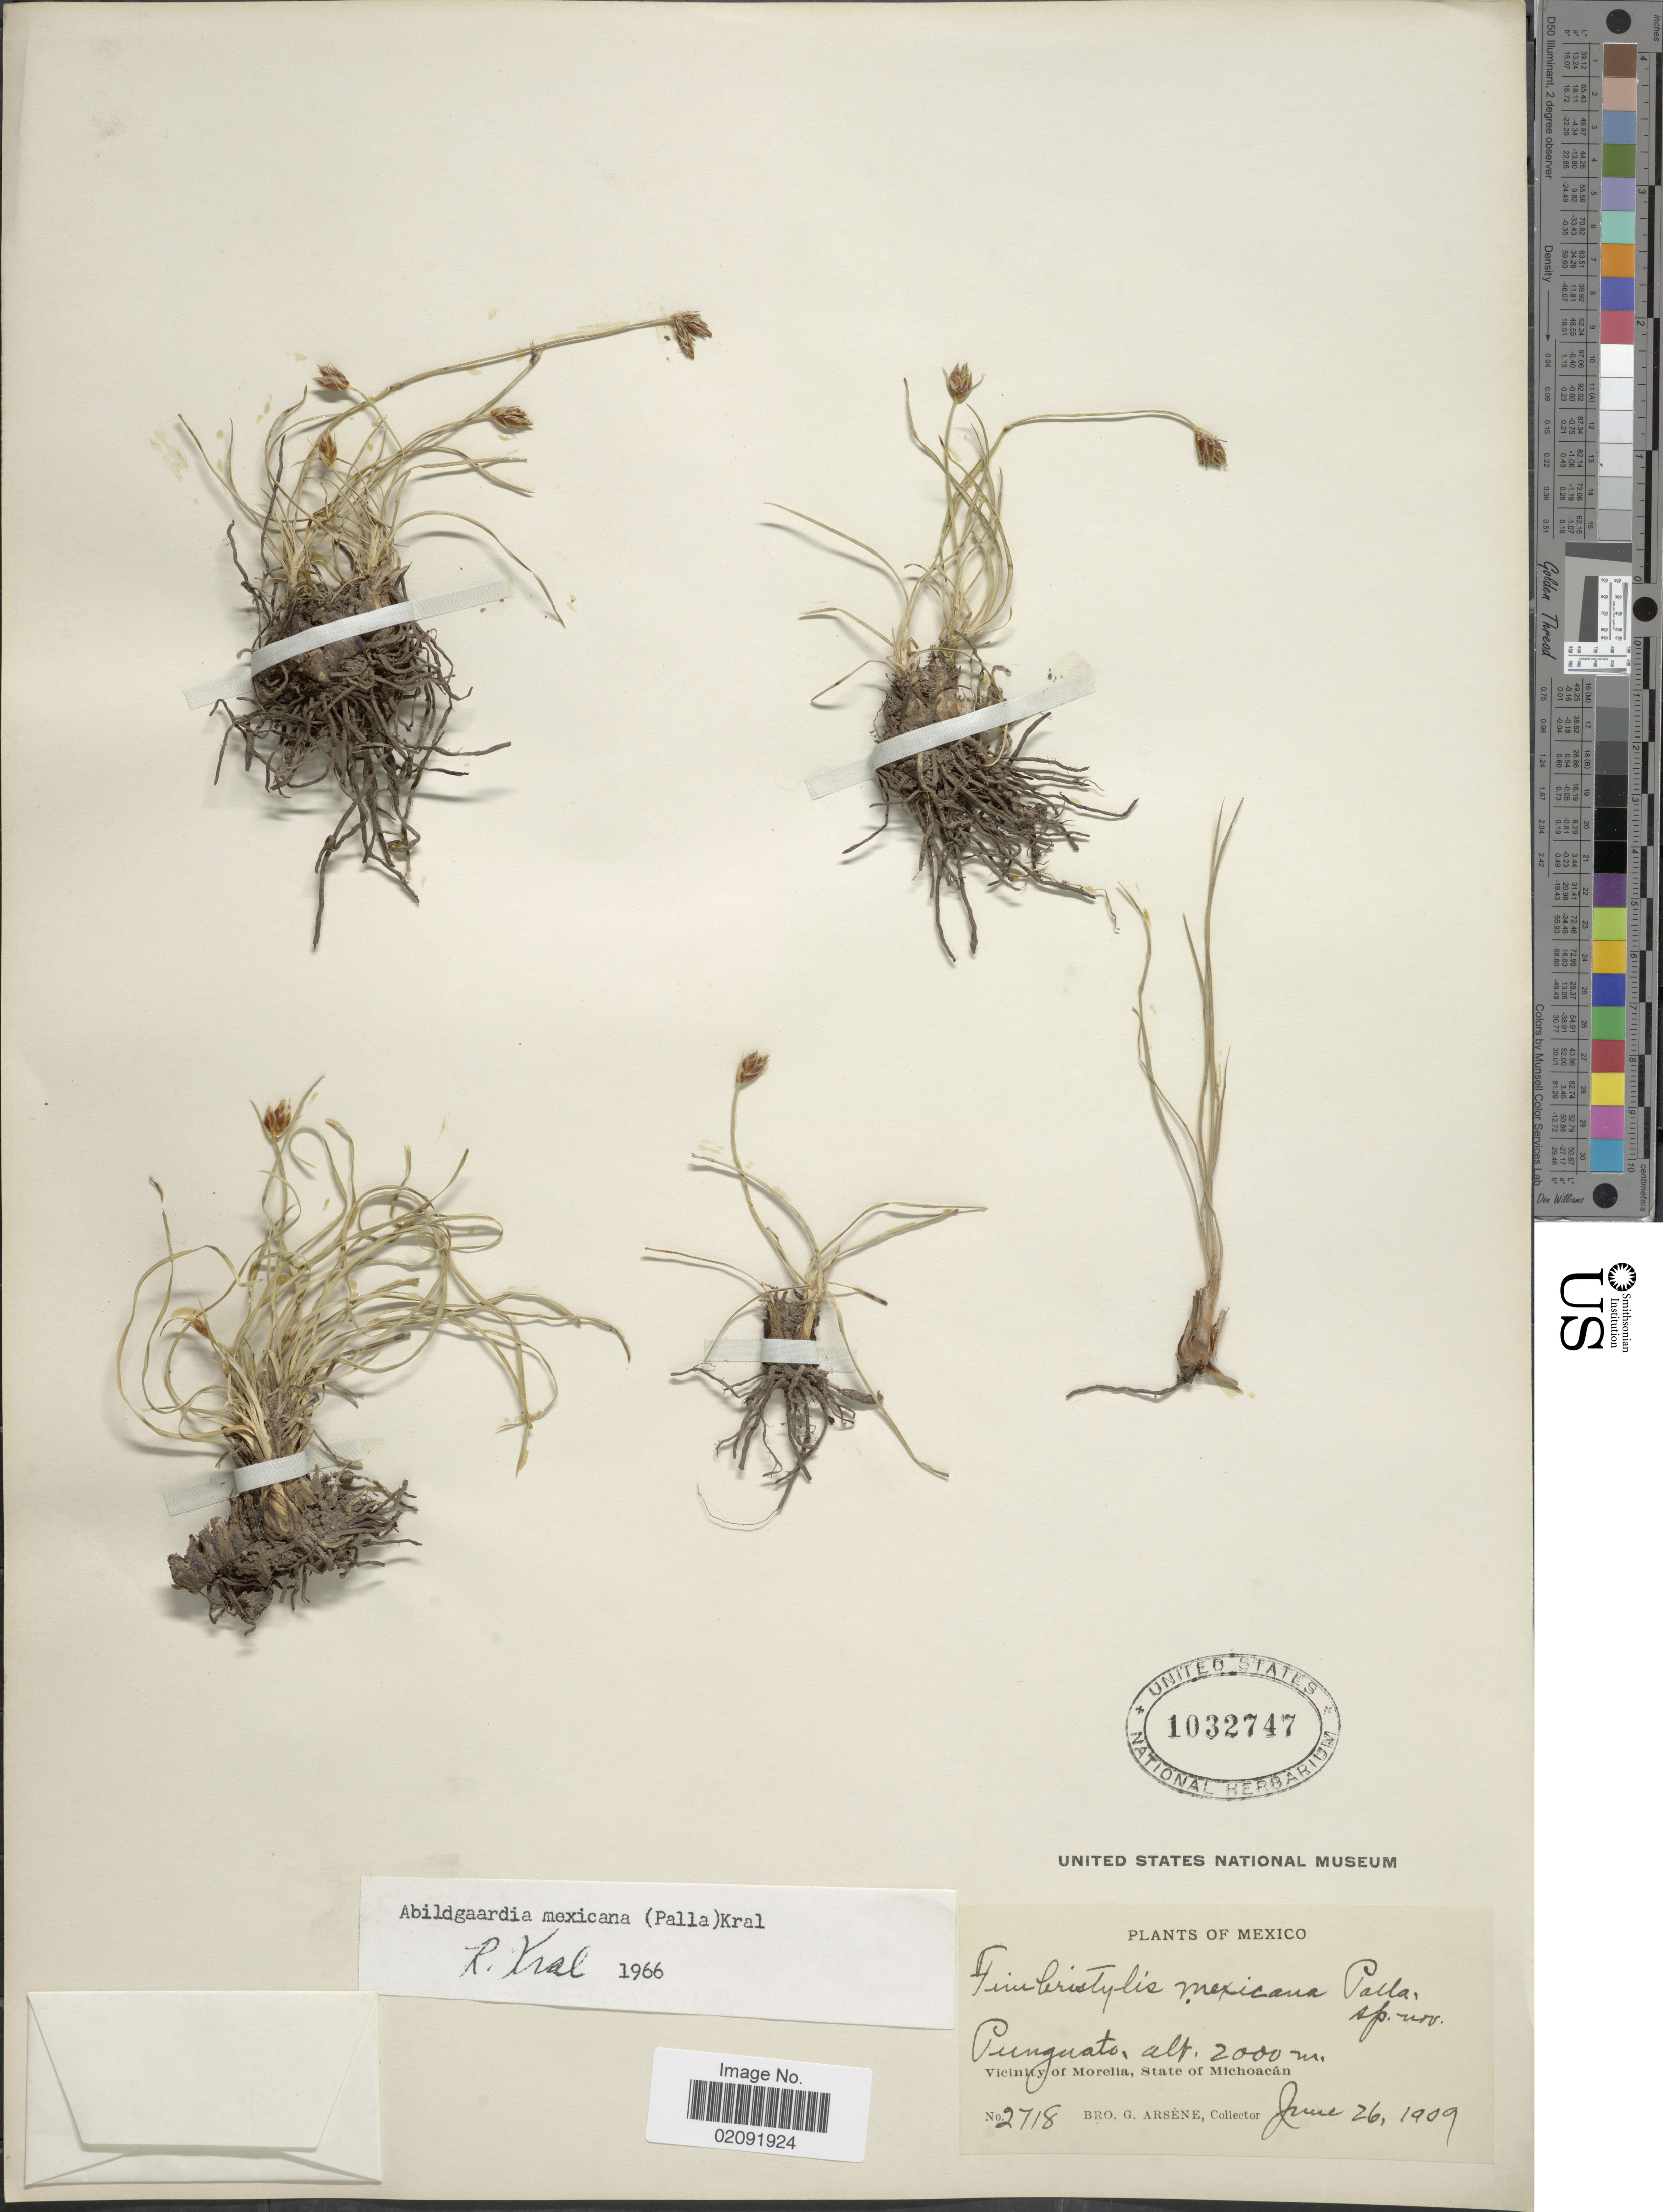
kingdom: Plantae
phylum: Tracheophyta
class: Liliopsida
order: Poales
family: Cyperaceae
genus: Abildgaardia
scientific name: Abildgaardia mexicana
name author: (Palla) Kral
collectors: Bro. G. Arsène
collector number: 2718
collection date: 1909-06-26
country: Mexico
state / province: Michoacán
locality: Punguato, Vicinity of Morelia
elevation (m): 2000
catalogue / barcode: US 1032747